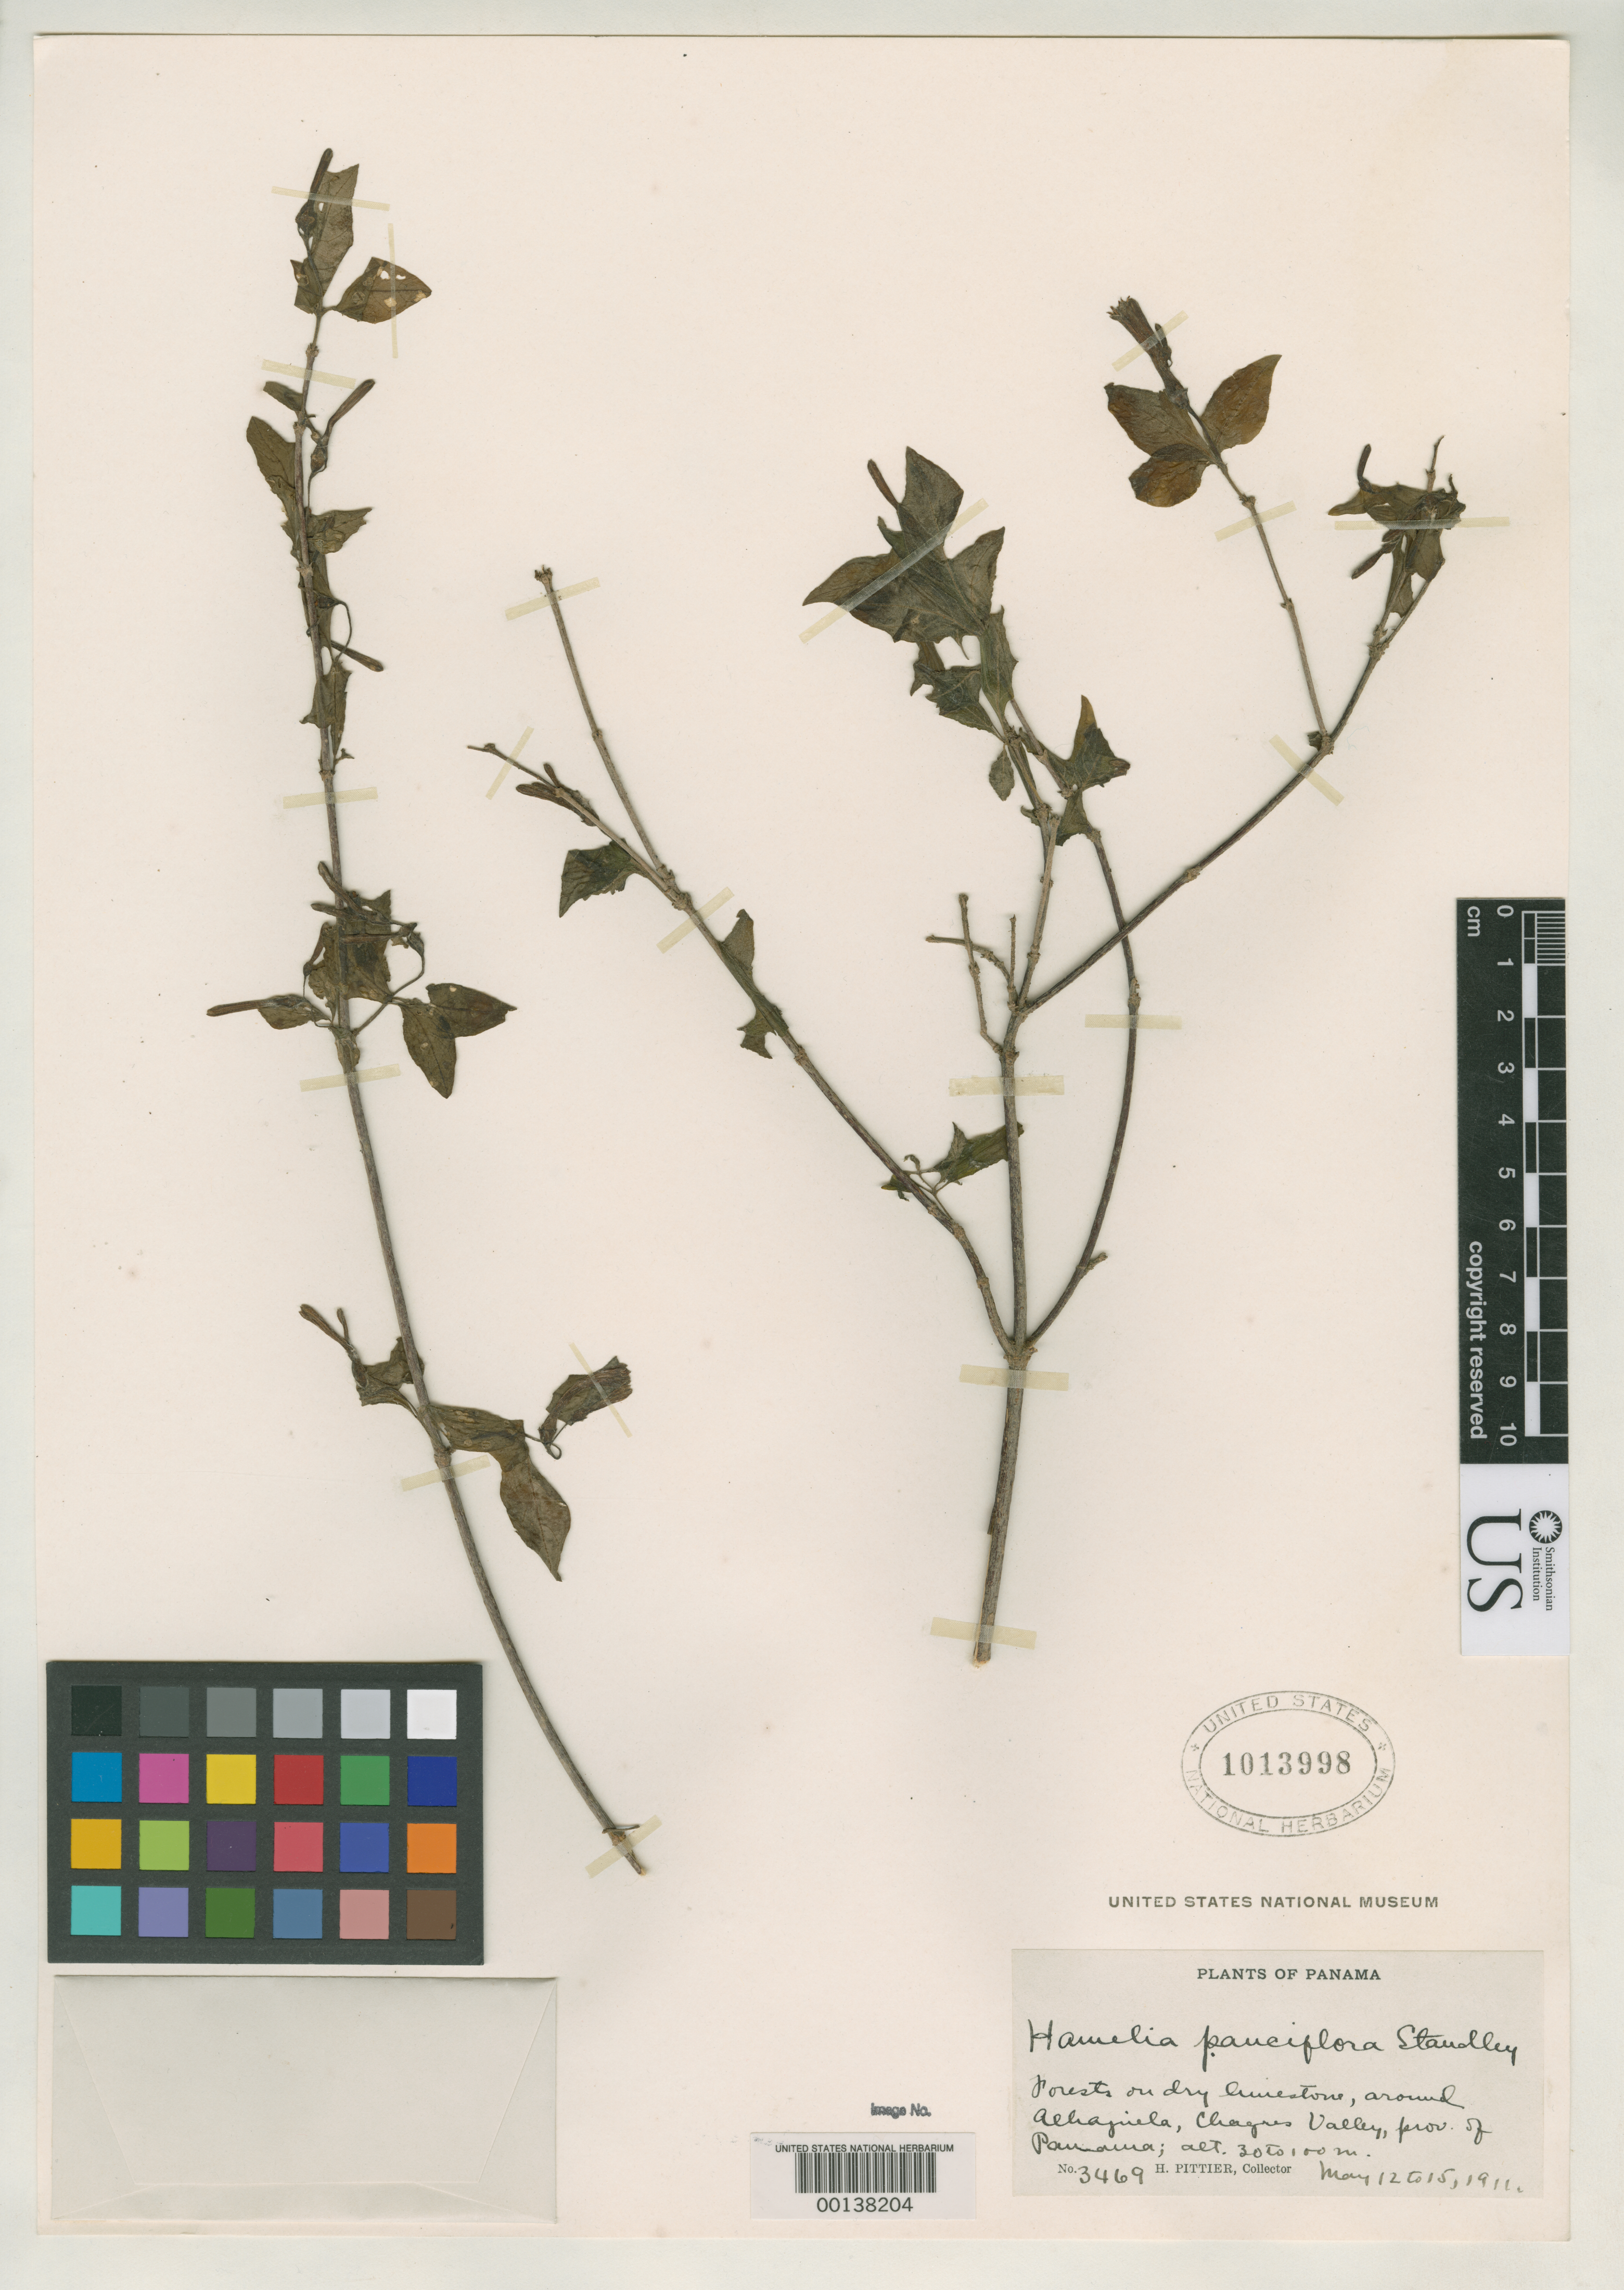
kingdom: Plantae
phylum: Tracheophyta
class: Magnoliopsida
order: Gentianales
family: Rubiaceae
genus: Hamelia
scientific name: Hamelia pauciflora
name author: Standl.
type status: Isotype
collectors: H. F. Pittier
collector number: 3469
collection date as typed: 12 May 1911 to 15 May 1911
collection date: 1911-05-12/1911-05-15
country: Panama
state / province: Panamá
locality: Around Alhajuela, Chagres Valley.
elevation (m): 30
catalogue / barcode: US 1013998